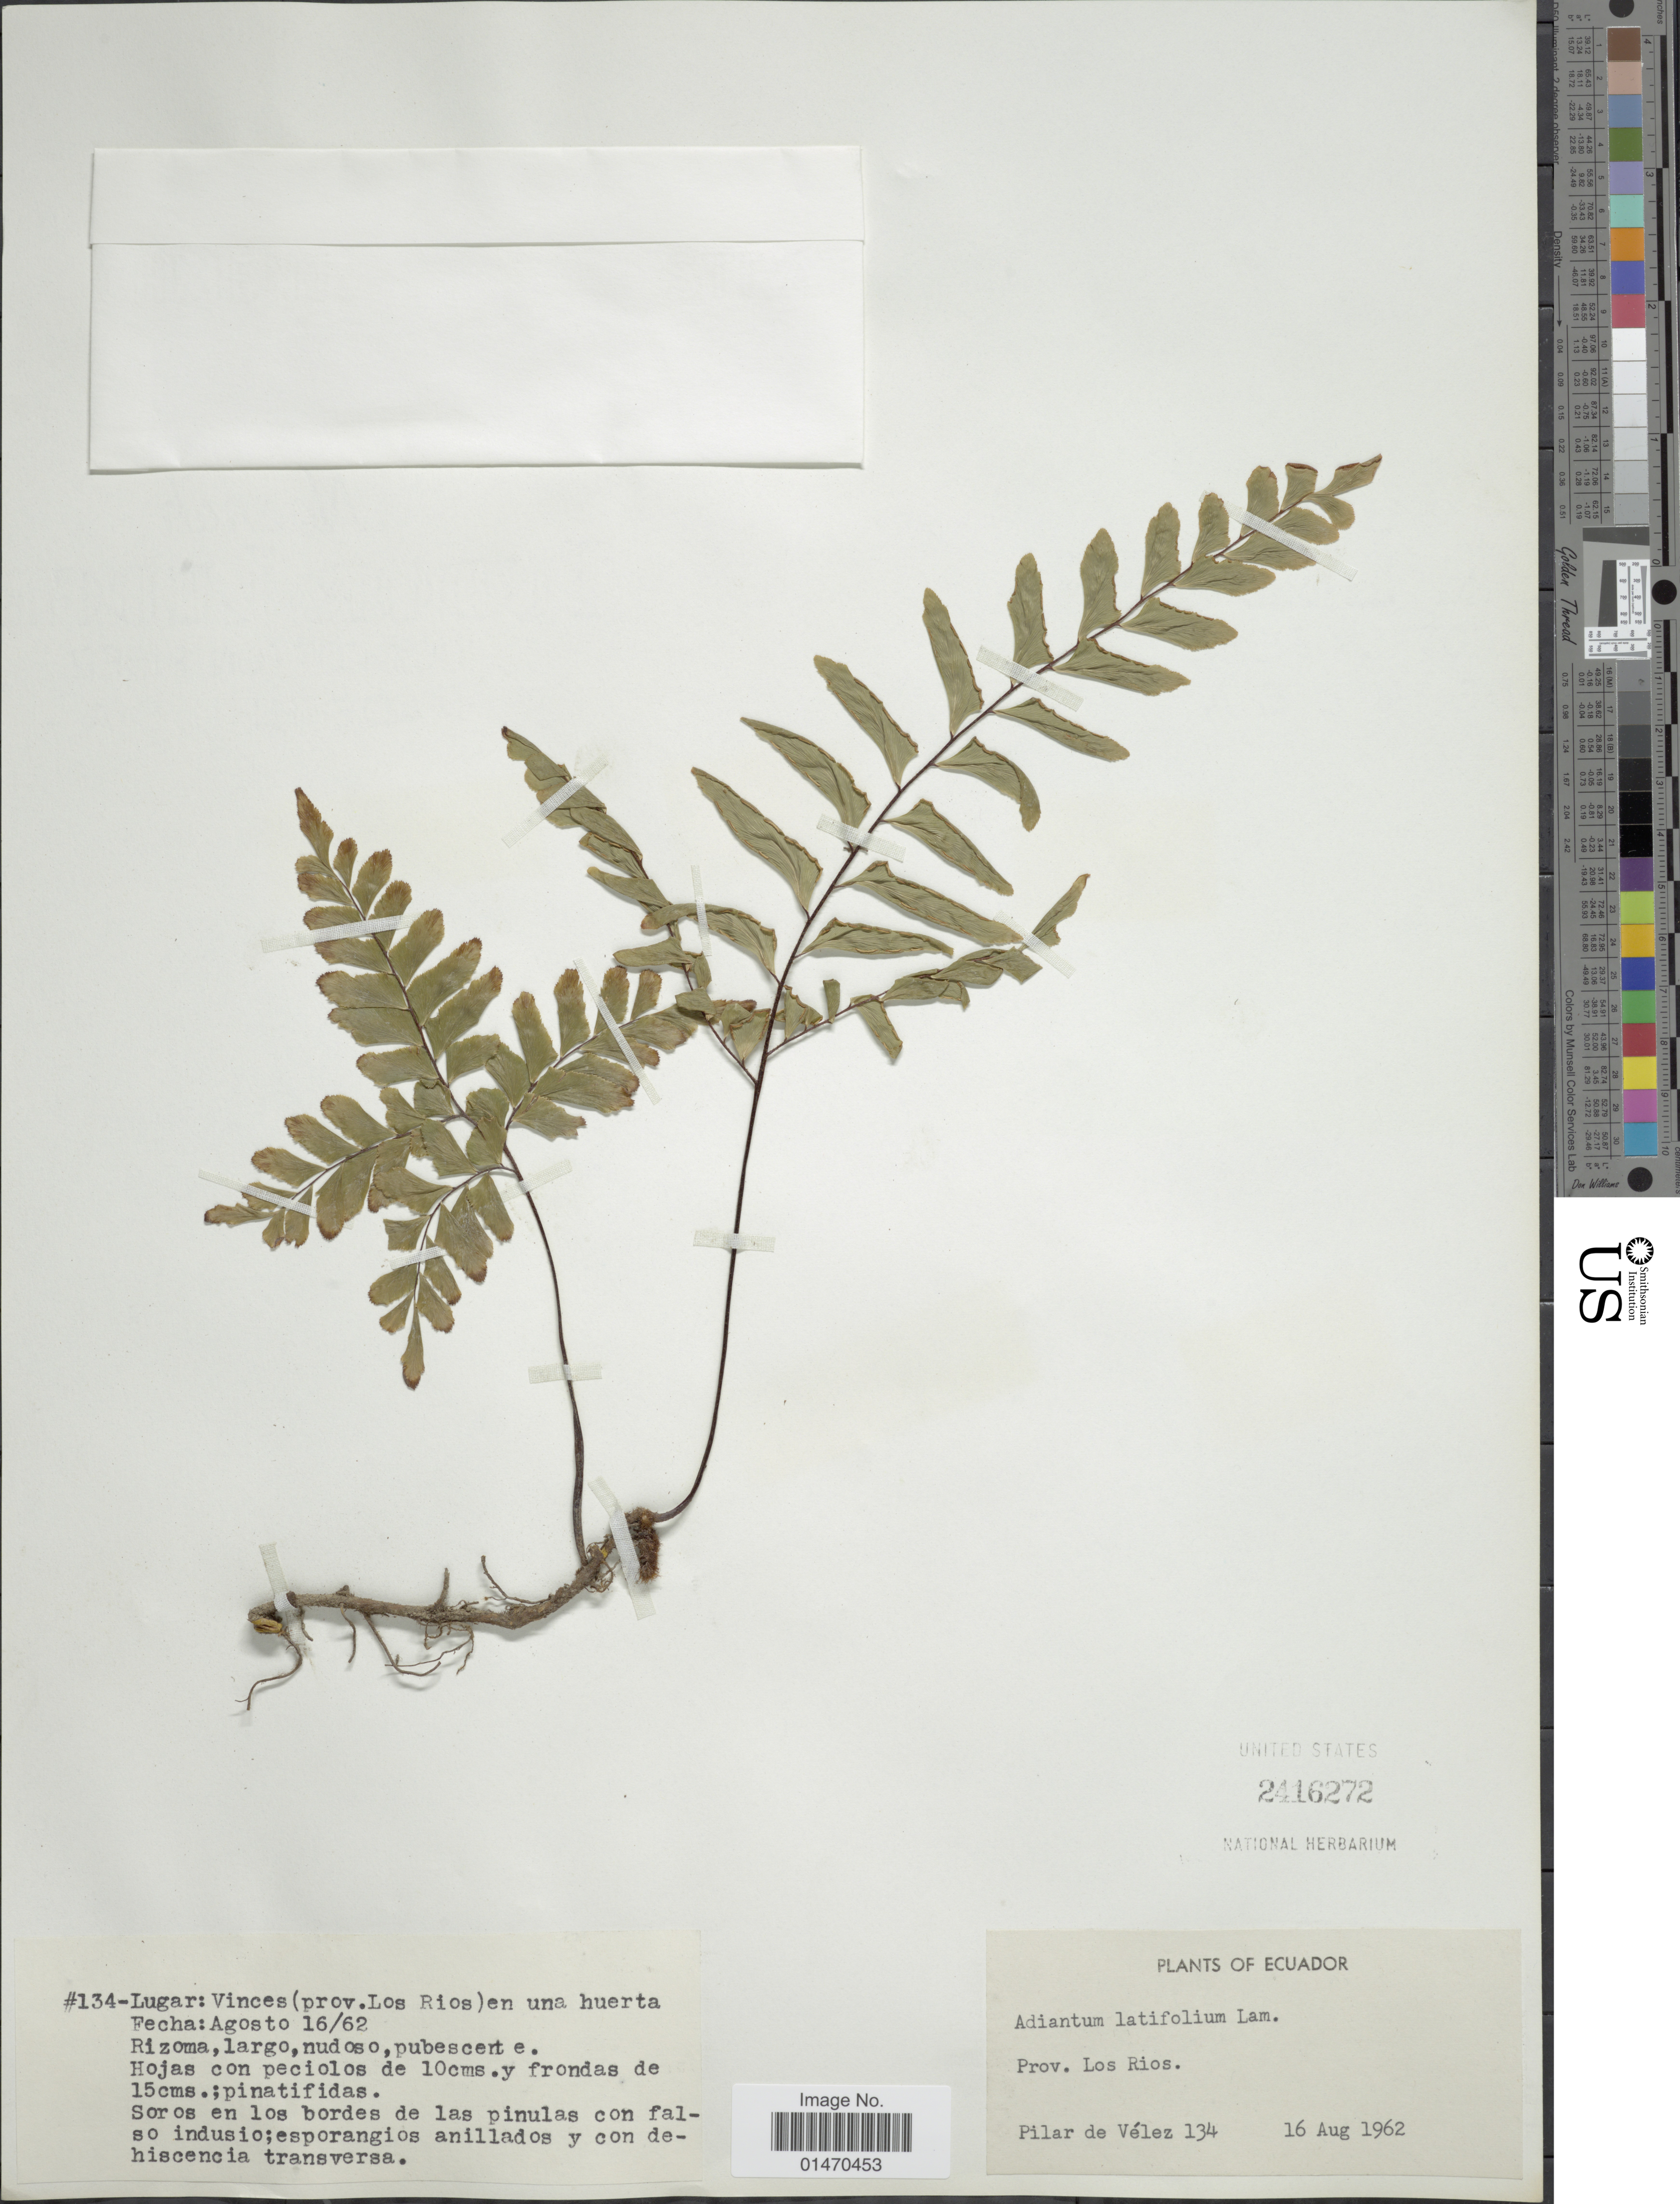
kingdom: Plantae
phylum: Tracheophyta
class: Polypodiopsida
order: Polypodiales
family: Pteridaceae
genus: Adiantum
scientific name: Adiantum latifolium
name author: Lam.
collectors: Pilar de Vélez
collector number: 134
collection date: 1962-08-16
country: Ecuador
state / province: Los Ríos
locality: Prov Los Rios, Lugar: Vinces(prov. Los Rios) en una huerta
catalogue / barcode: US 2416272